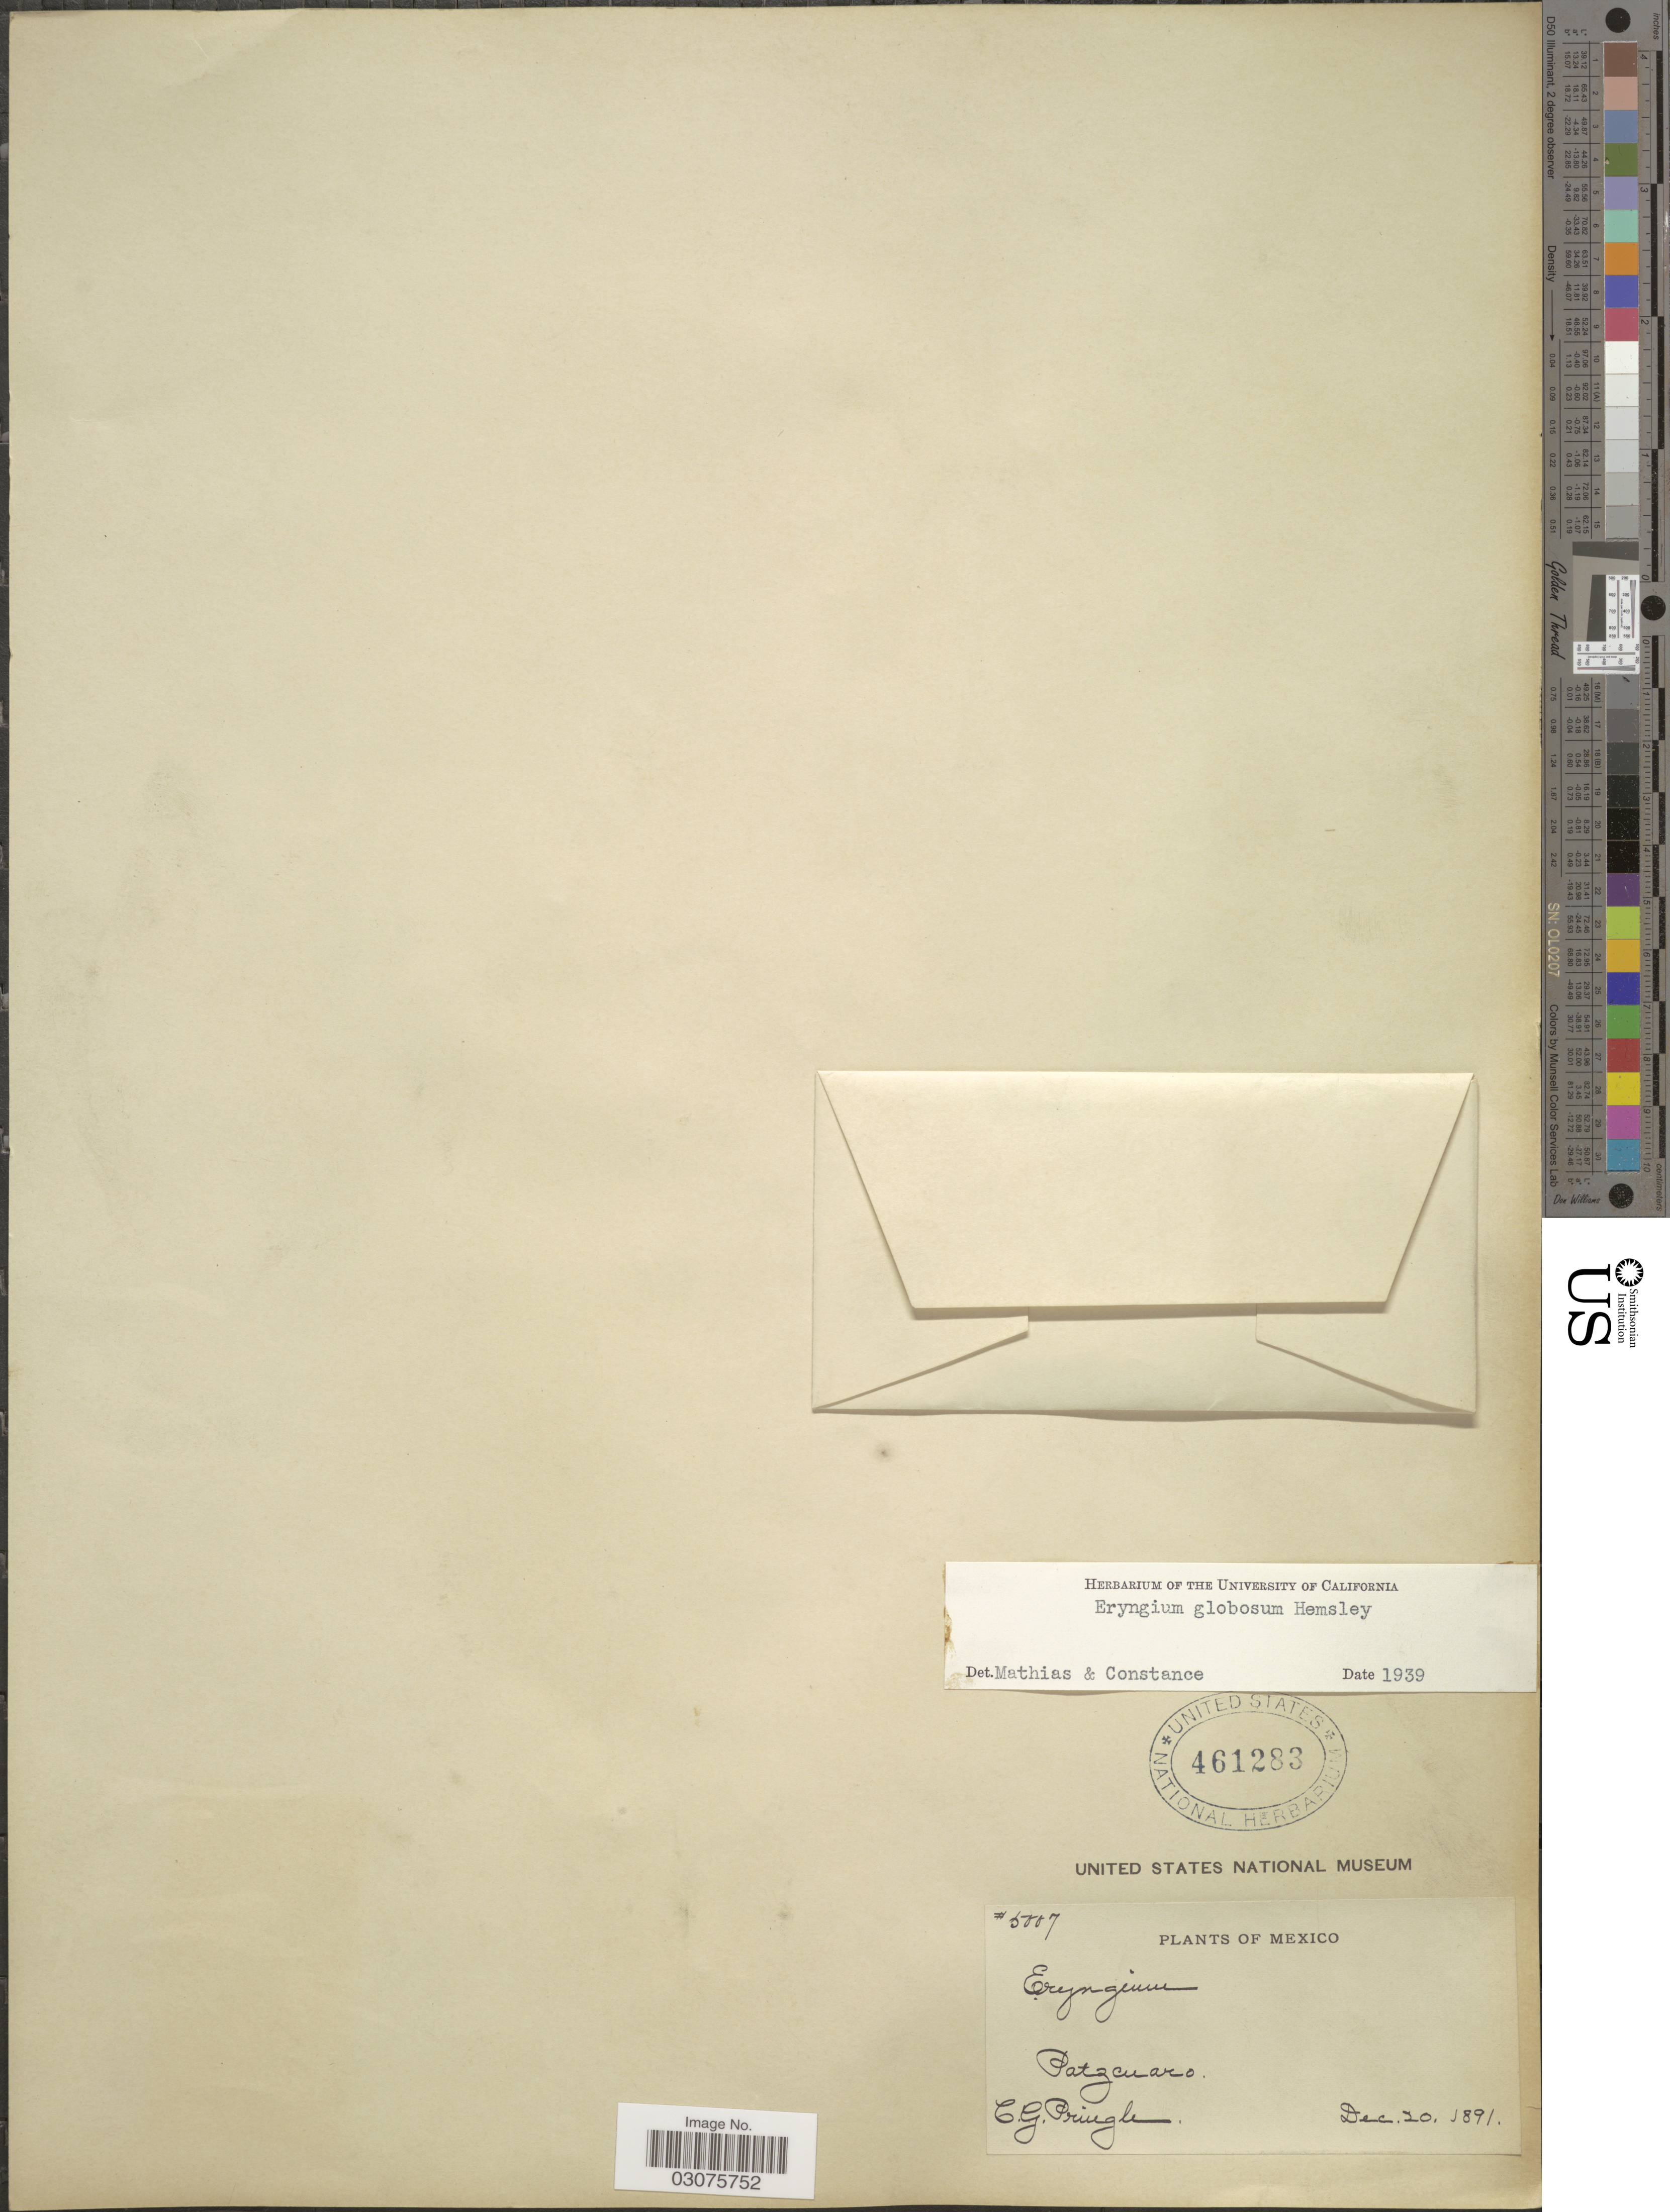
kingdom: Plantae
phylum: Tracheophyta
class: Magnoliopsida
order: Apiales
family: Apiaceae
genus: Eryngium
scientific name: Eryngium globosum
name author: Hemsl.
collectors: C. G. Pringle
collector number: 5007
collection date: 1891-12-20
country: Mexico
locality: Patzcuaro.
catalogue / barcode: US 461283